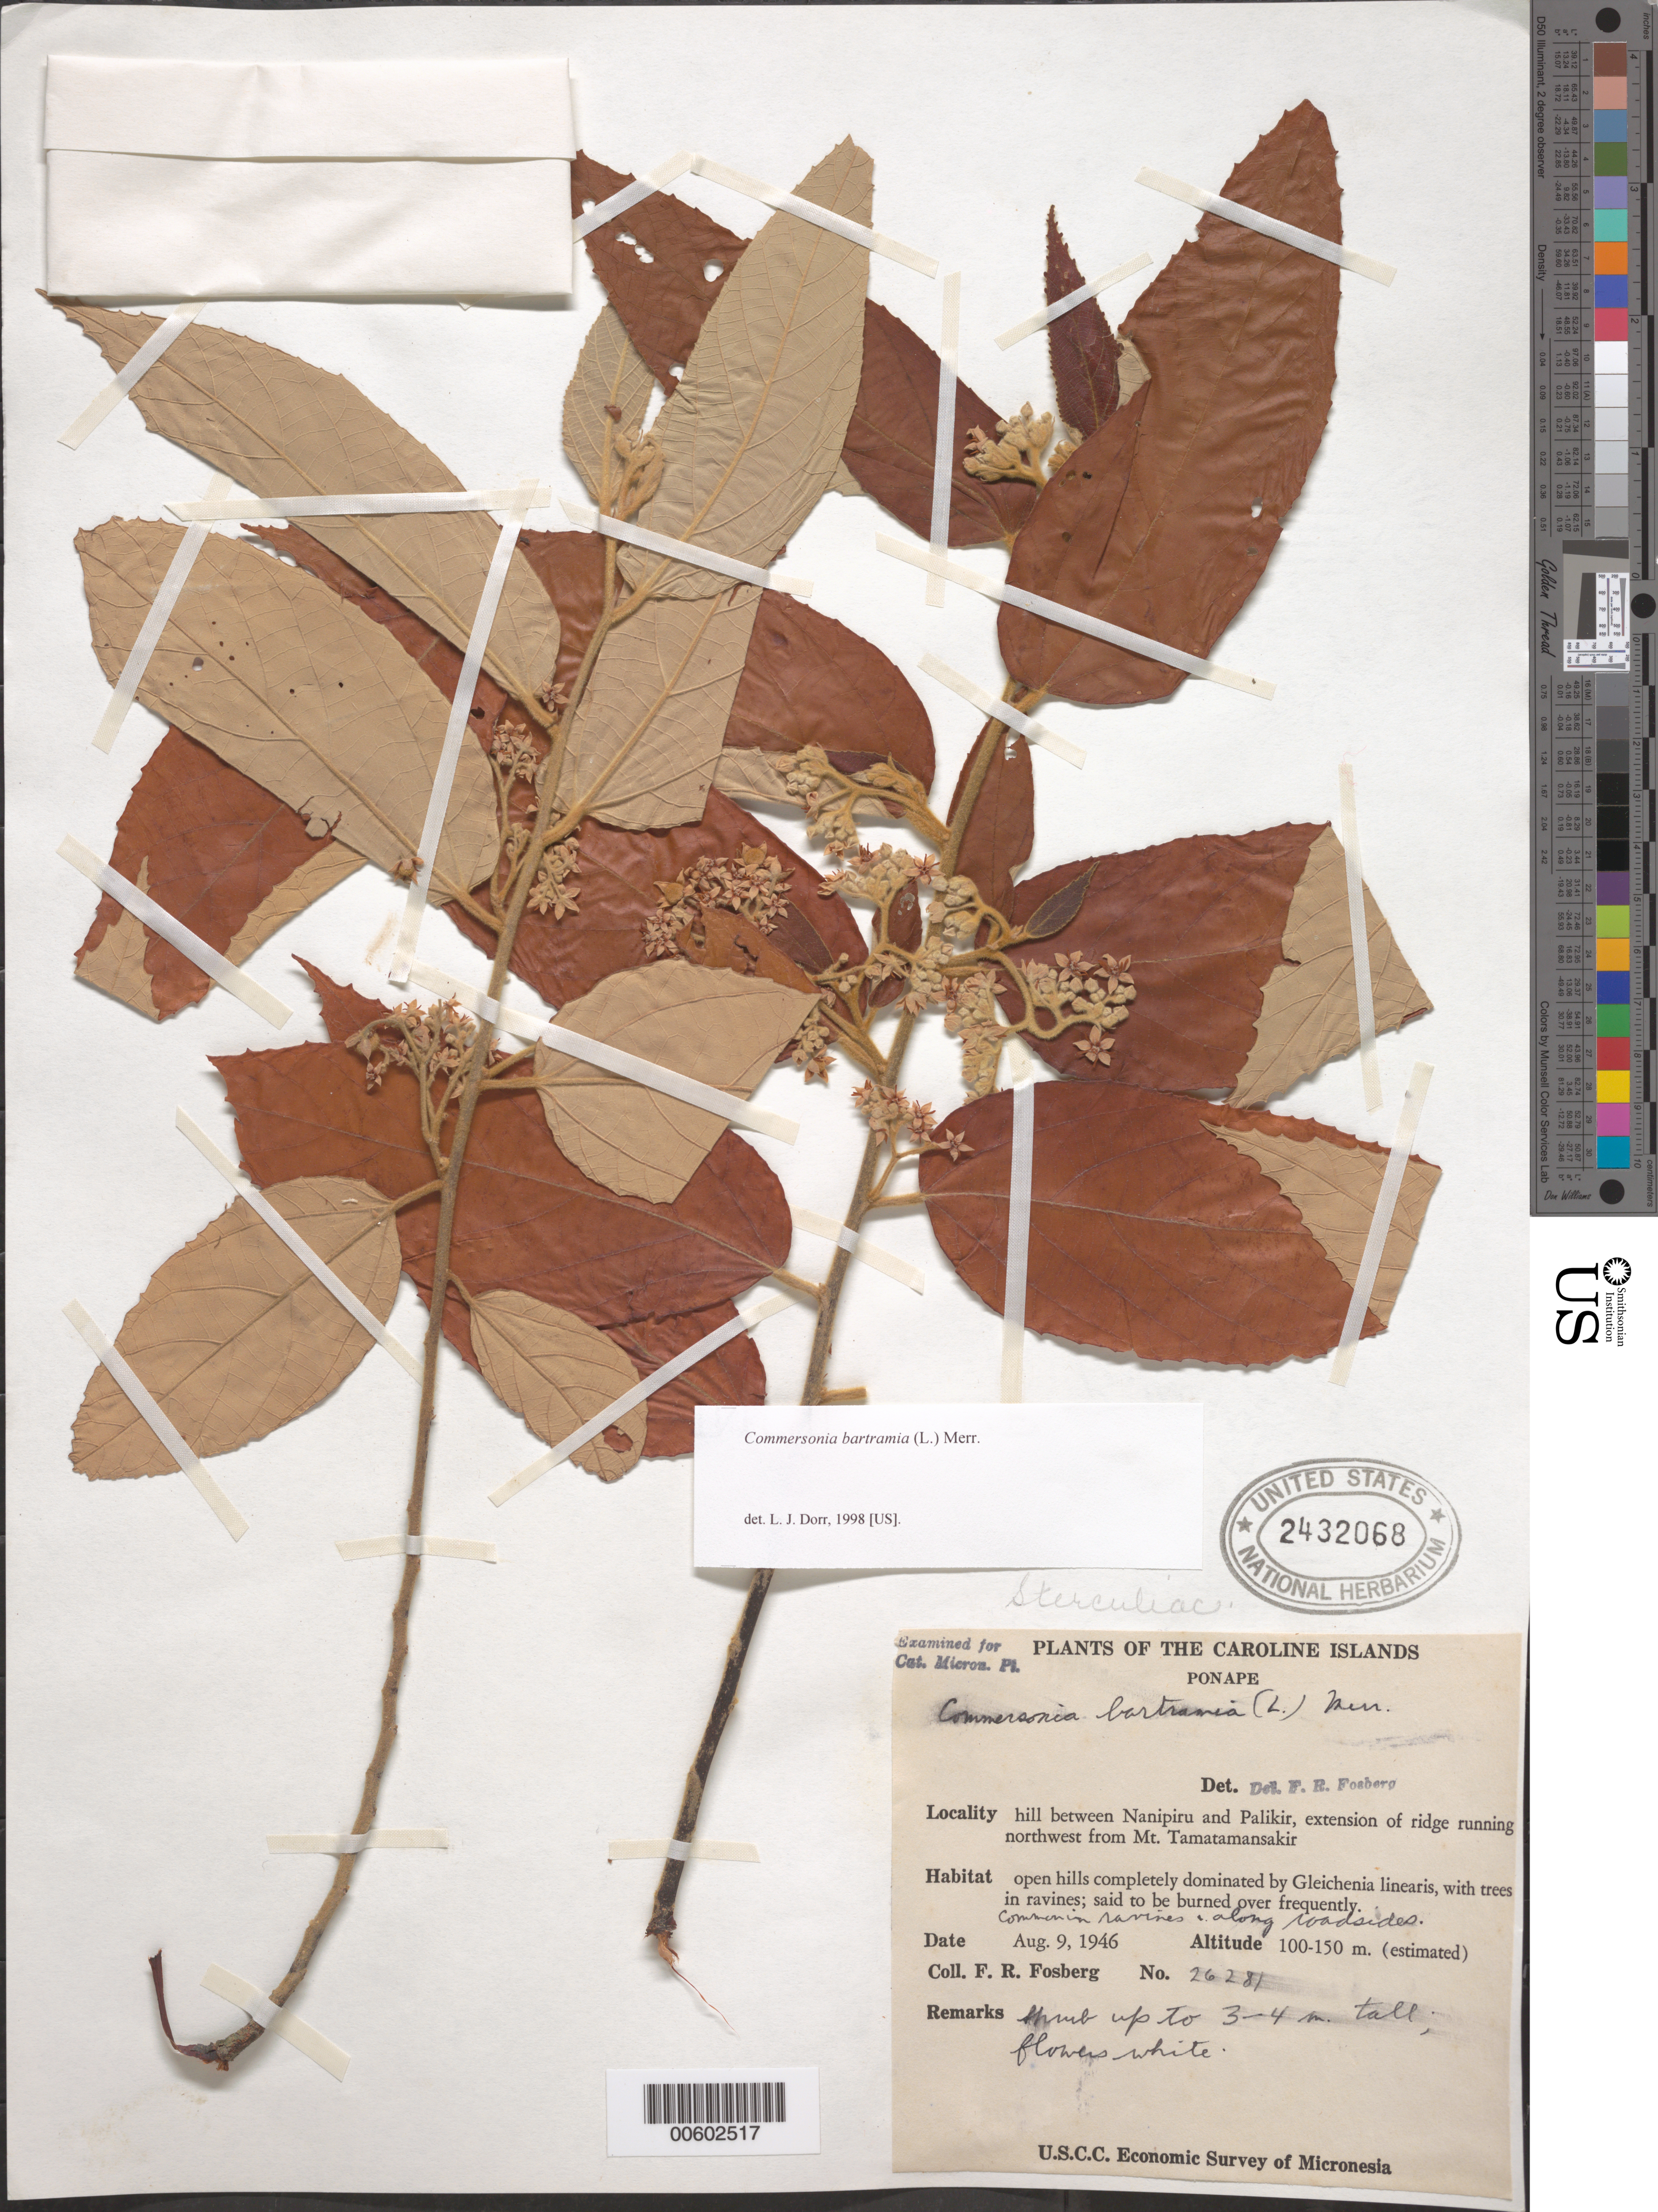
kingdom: Plantae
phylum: Tracheophyta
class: Magnoliopsida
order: Malvales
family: Malvaceae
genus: Commersonia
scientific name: Commersonia bartramia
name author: (L.) Merr.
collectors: F. R. Fosberg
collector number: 26281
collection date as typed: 09 Aug 1946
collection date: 1946-08-09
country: Micronesia, Federated States of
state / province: Pohnpei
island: Pohnpei [Ponape]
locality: Between Nanipiru and Palikir, extension of ridge running NW from Mt. Tamatamansakir [Coords. for Palikir are: 06 58 N,158 13 E]. [Pohnpei = Ponape]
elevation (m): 100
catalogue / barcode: US 2432068